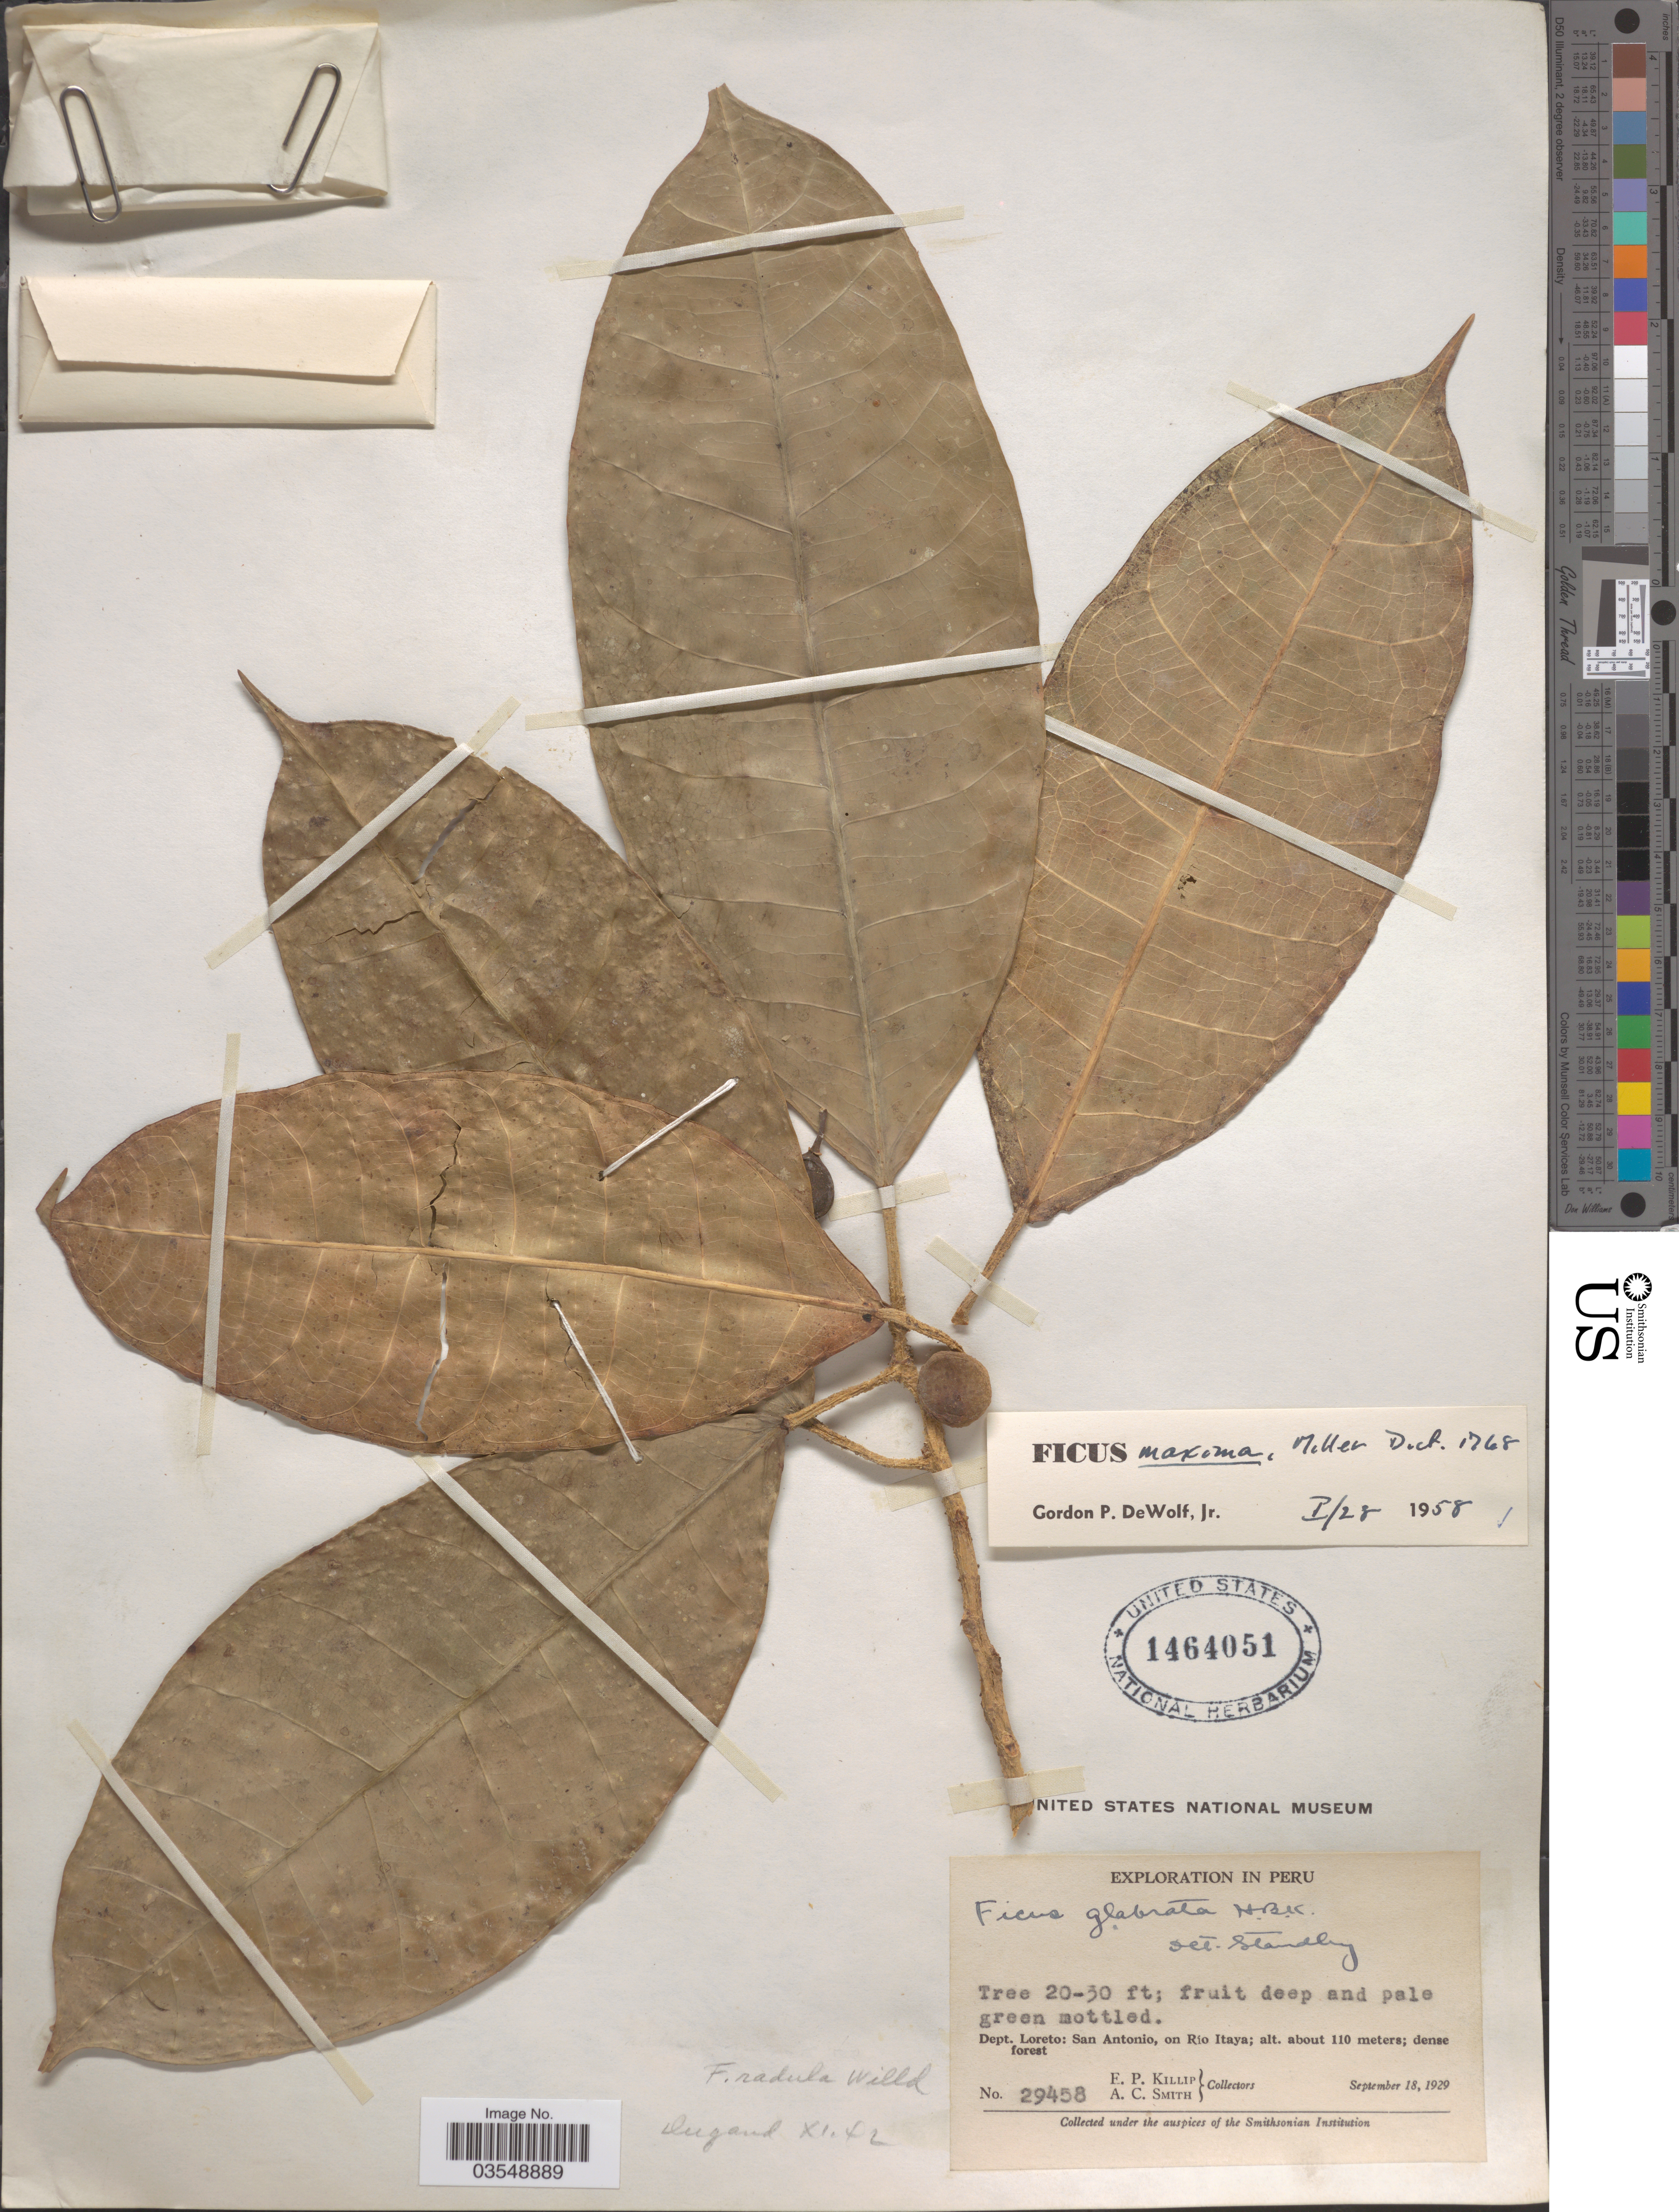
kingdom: Plantae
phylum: Tracheophyta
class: Magnoliopsida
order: Rosales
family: Moraceae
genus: Ficus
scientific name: Ficus radula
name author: Humb. & Bonpl. ex Willd.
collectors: E. P. Killip & A. C. Smith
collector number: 29458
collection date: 1929-09-18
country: Peru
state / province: Loreto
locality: Dept. Loreto: San Antonio, on Río Itaya.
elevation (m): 110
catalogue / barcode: US 1464051